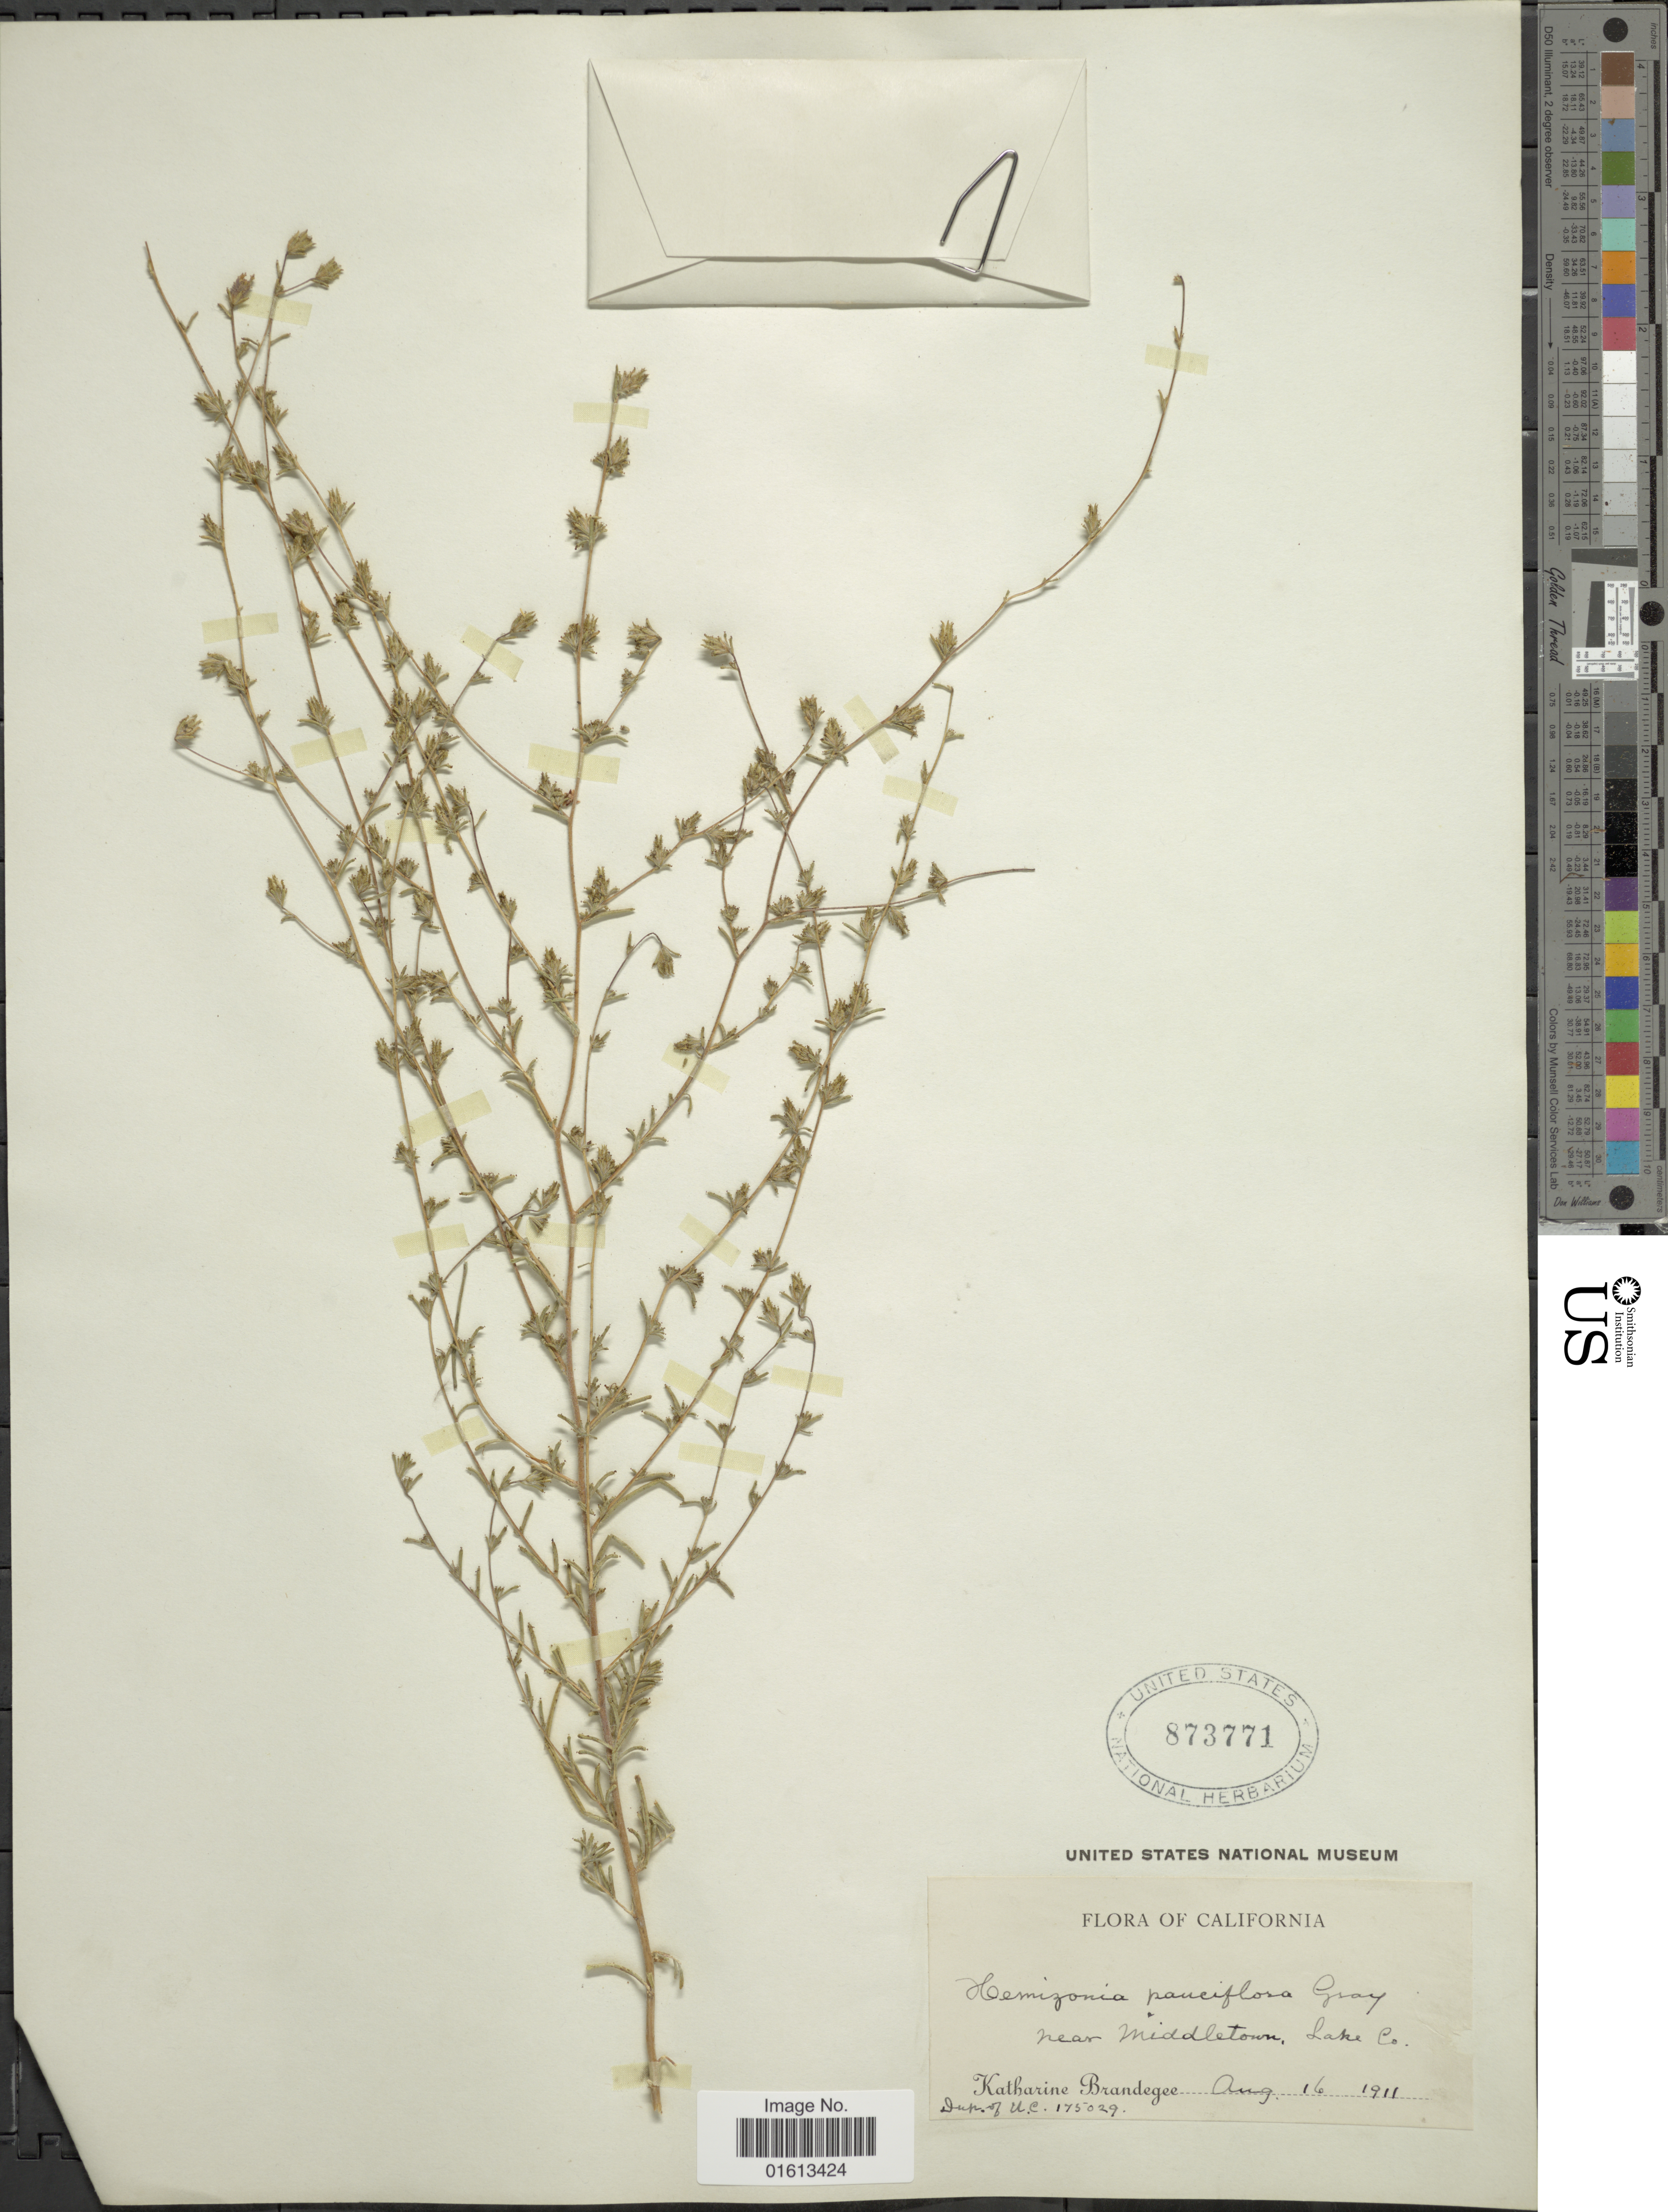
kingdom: Plantae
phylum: Tracheophyta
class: Magnoliopsida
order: Asterales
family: Asteraceae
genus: Calycadenia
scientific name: Calycadenia pauciflora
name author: A. Gray in Emory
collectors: M. K. Brandegee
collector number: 175029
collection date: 1911-08-16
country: United States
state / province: California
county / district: Lake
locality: Near Middletown, Lake Co.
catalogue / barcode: US 873771